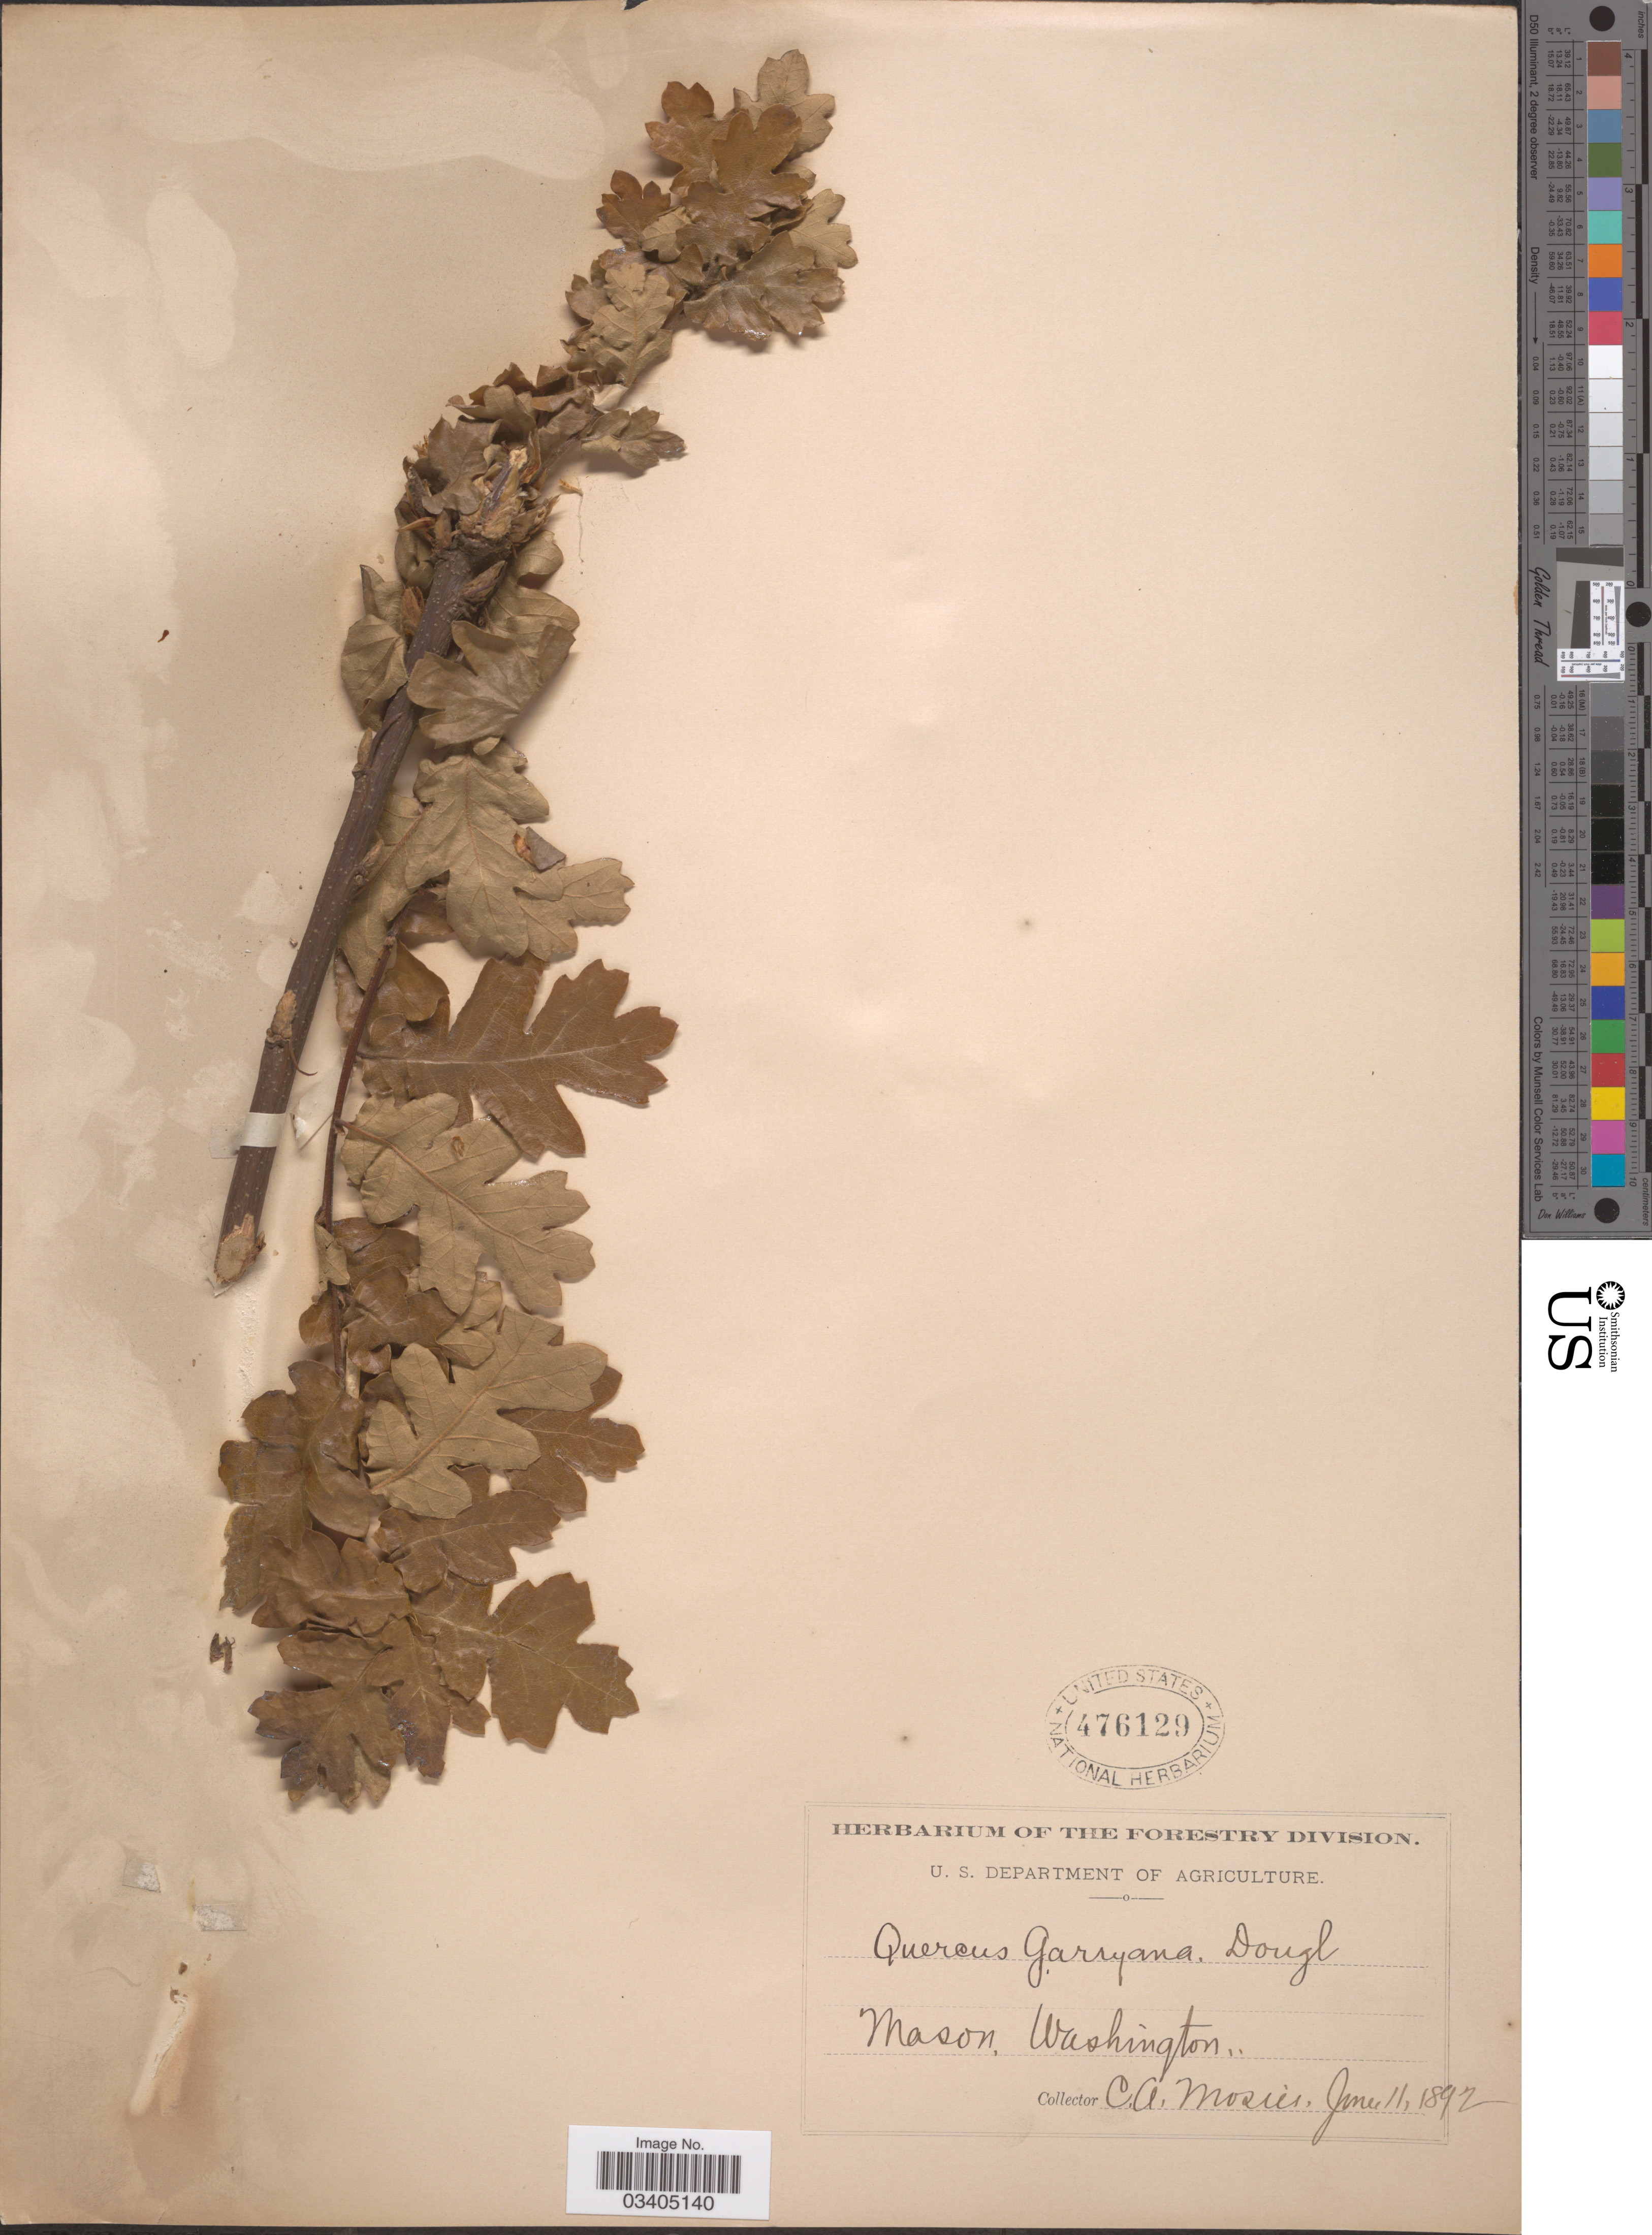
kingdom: Plantae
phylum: Tracheophyta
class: Magnoliopsida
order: Fagales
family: Fagaceae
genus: Quercus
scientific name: Quercus garryana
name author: Douglas ex Hook.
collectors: C. A. Mosier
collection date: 1892-06-11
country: United States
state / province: Washington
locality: Mason.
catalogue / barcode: US 476129